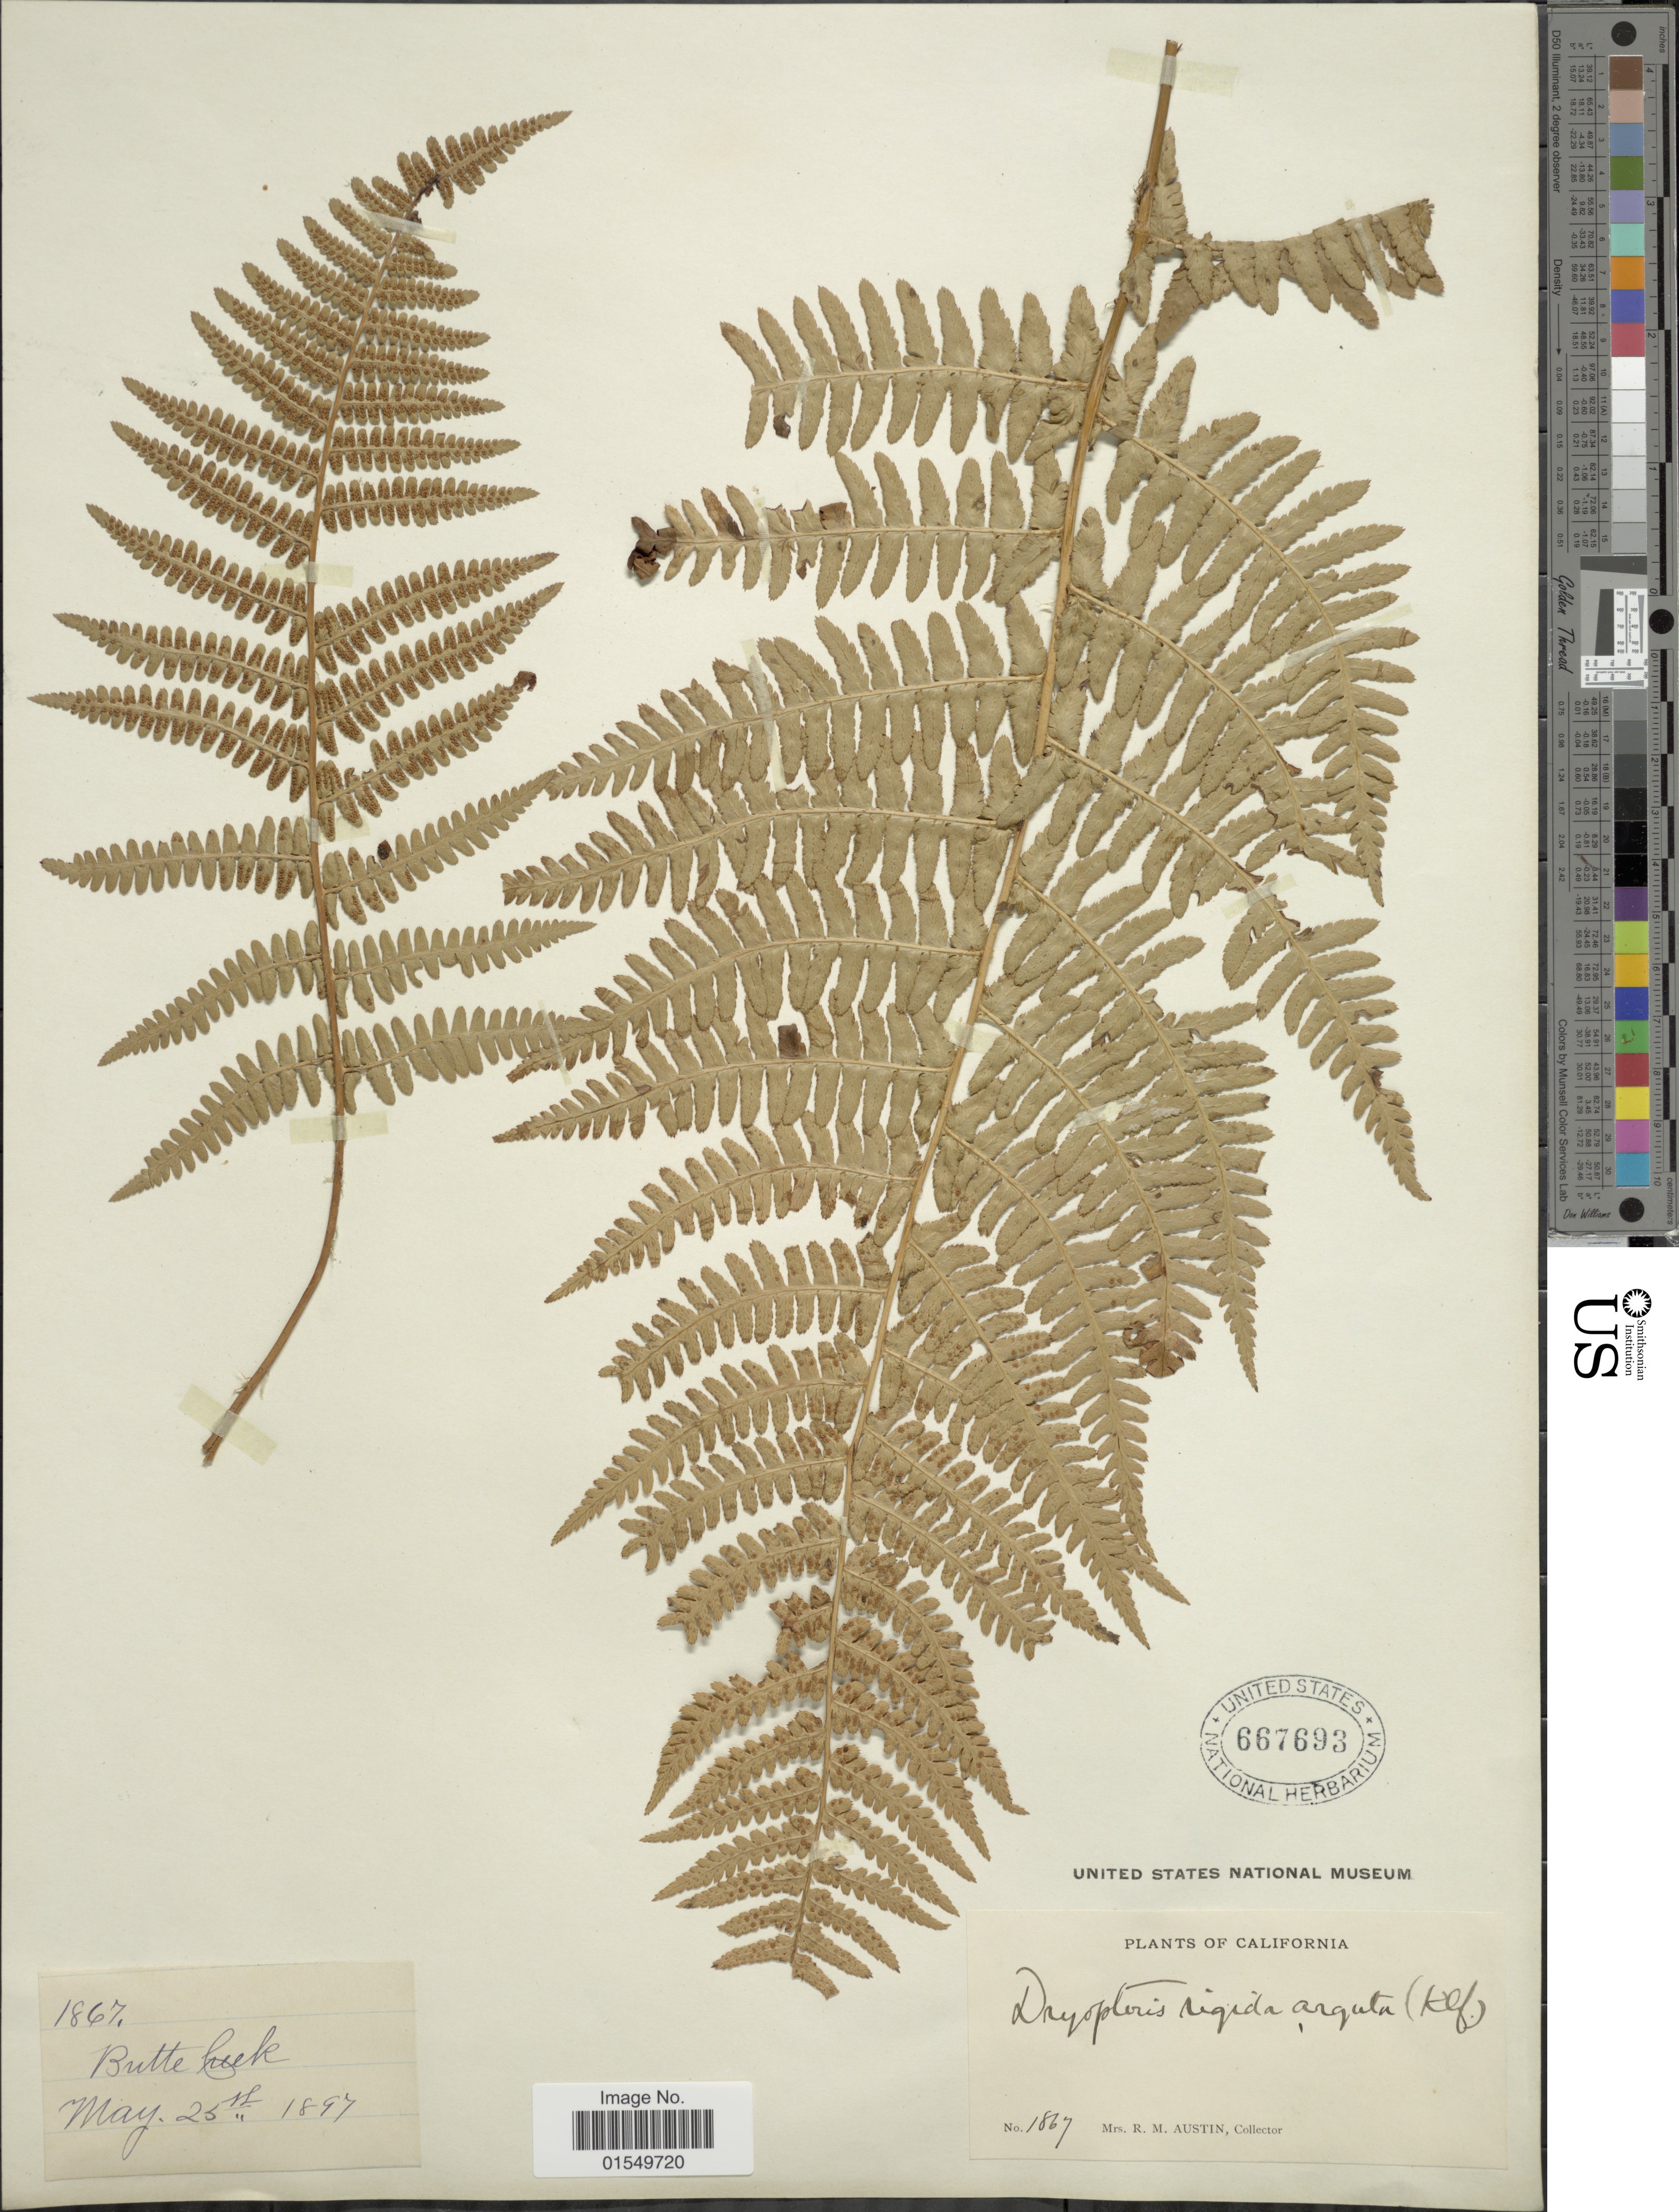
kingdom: Plantae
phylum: Tracheophyta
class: Polypodiopsida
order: Polypodiales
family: Dryopteridaceae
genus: Dryopteris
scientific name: Dryopteris arguta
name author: (Kaulf.) Maxon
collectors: R. Austin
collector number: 1867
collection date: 1897-05-25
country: United States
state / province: California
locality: Butte Creek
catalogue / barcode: US 667693